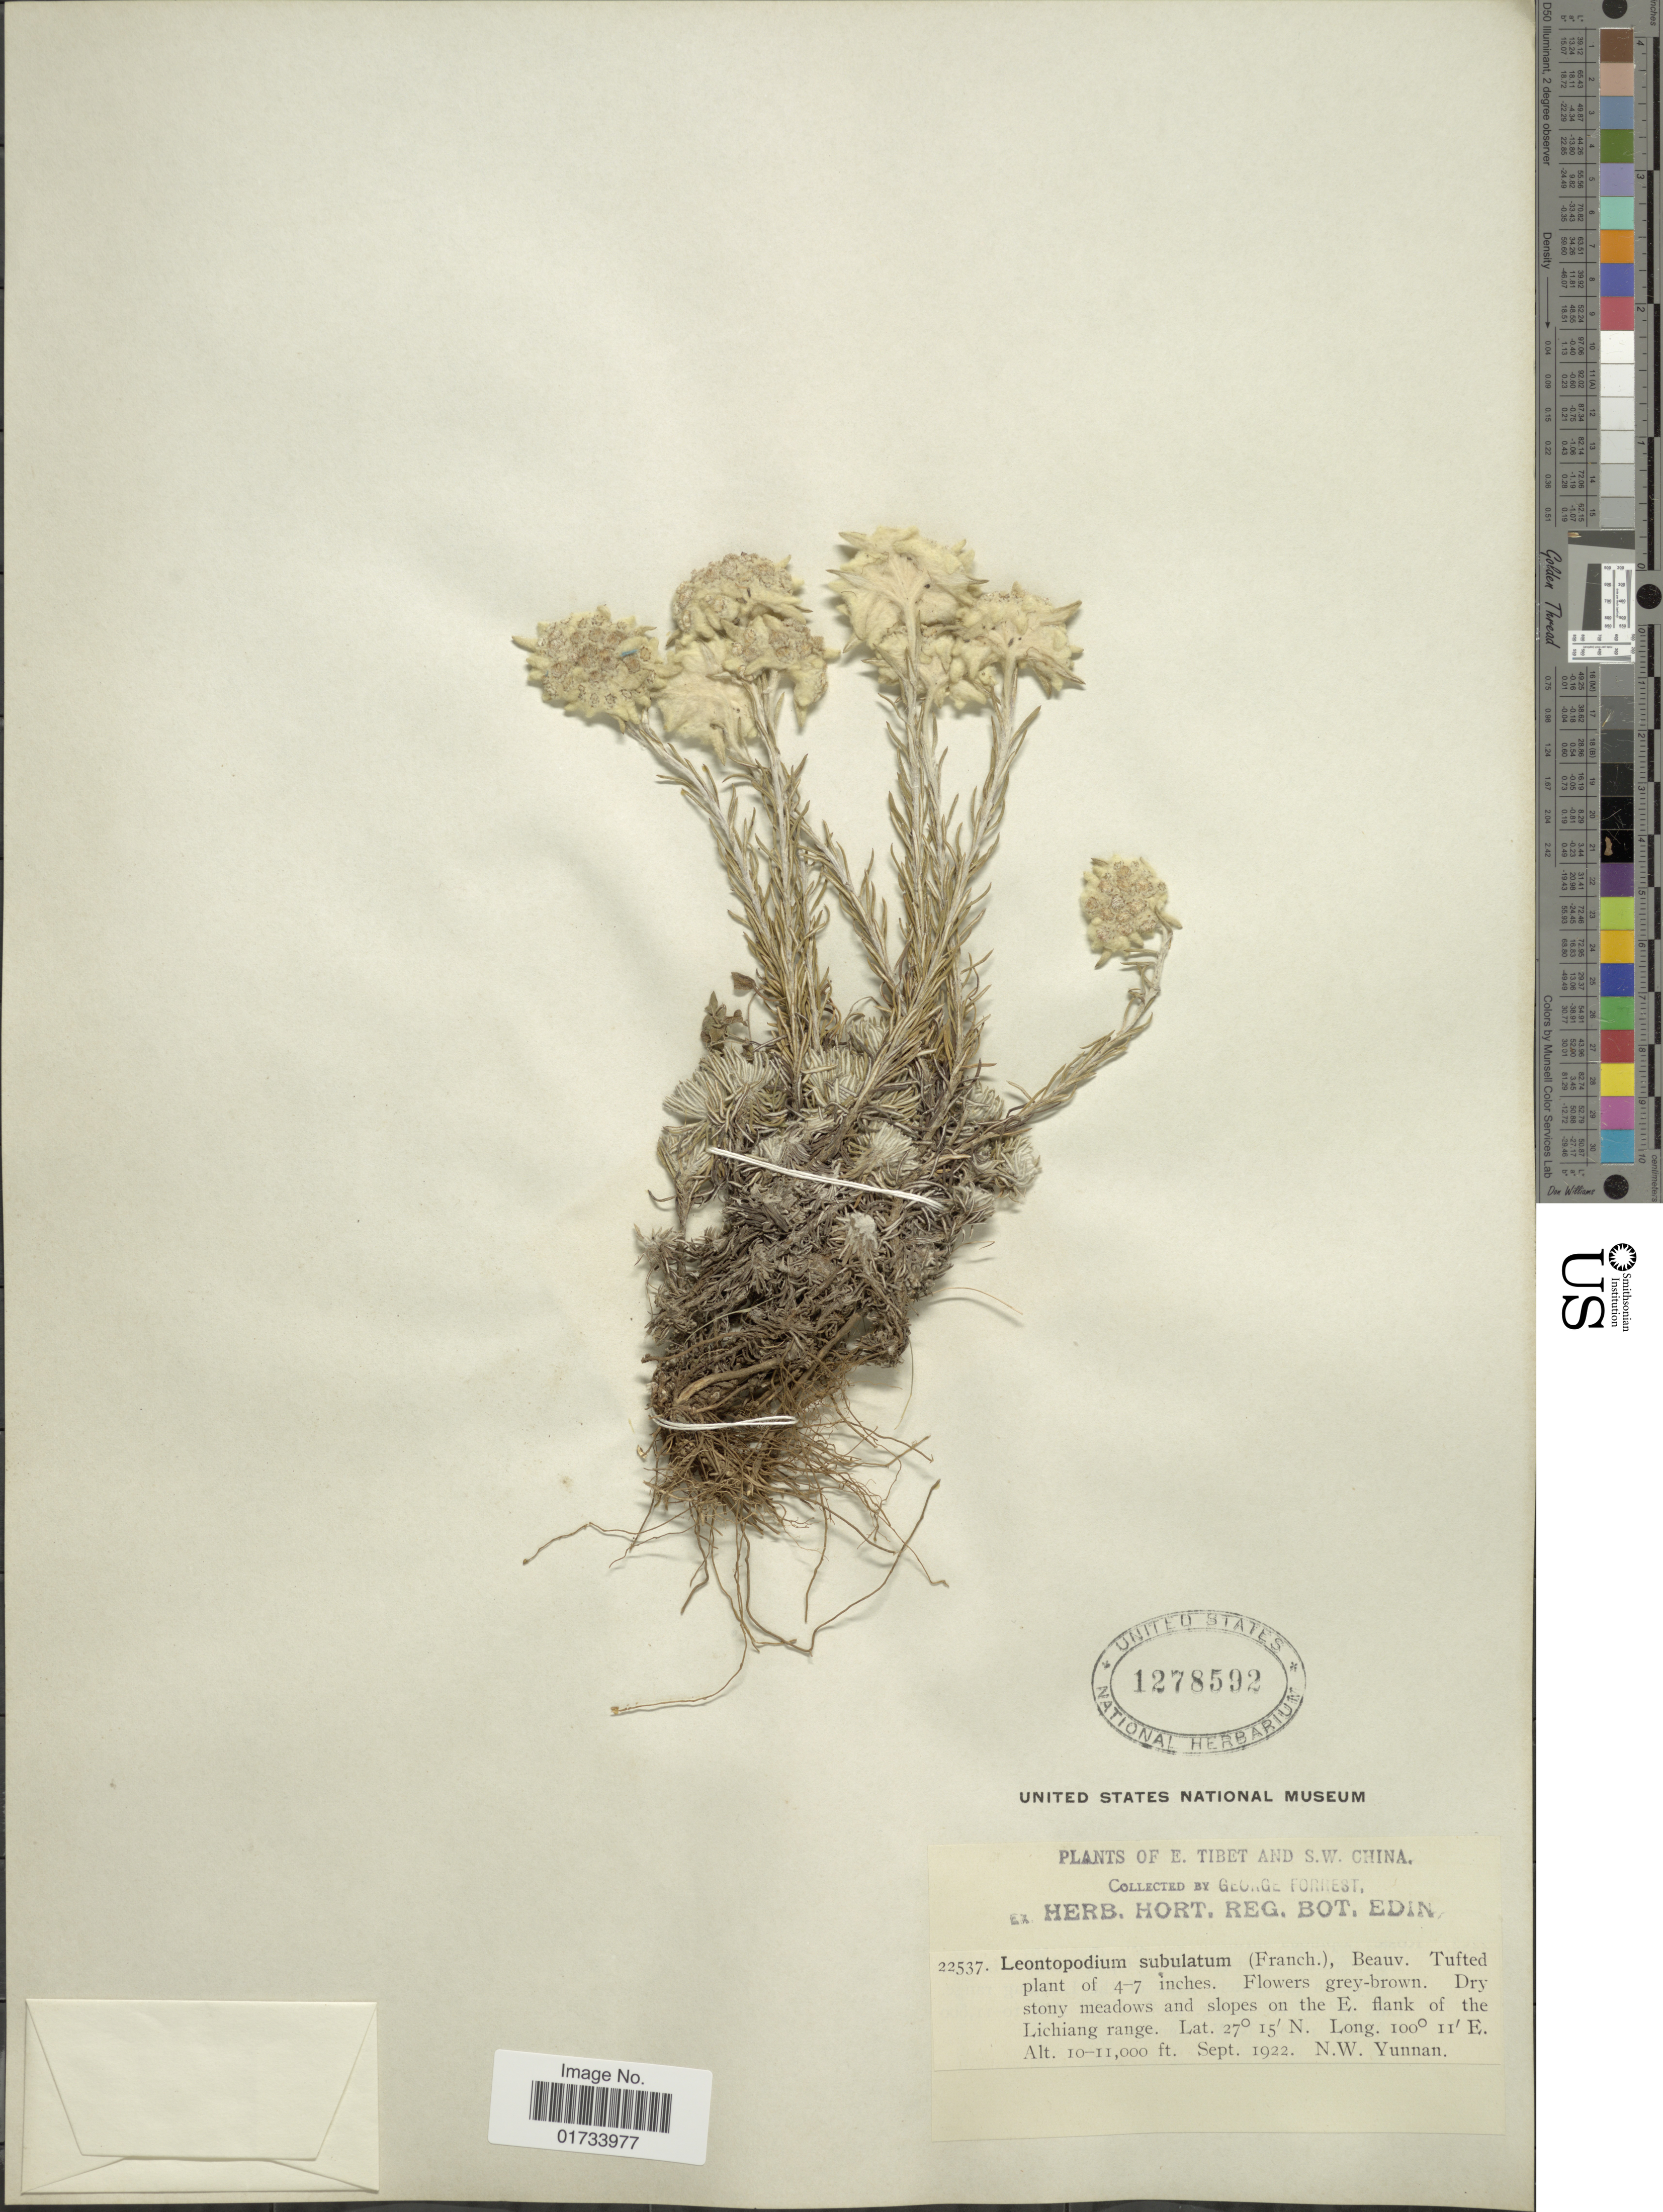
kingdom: Plantae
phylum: Tracheophyta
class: Magnoliopsida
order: Asterales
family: Asteraceae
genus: Leontopodium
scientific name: Leontopodium subulatum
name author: (Franch.) Beauverd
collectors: G. Forrest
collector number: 22537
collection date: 1922-09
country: China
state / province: Yunnan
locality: E. Tibet and S.W. China, dry stony meadows and slopes on the E. flank of the Lichiang range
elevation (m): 3048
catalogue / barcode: US 1278592